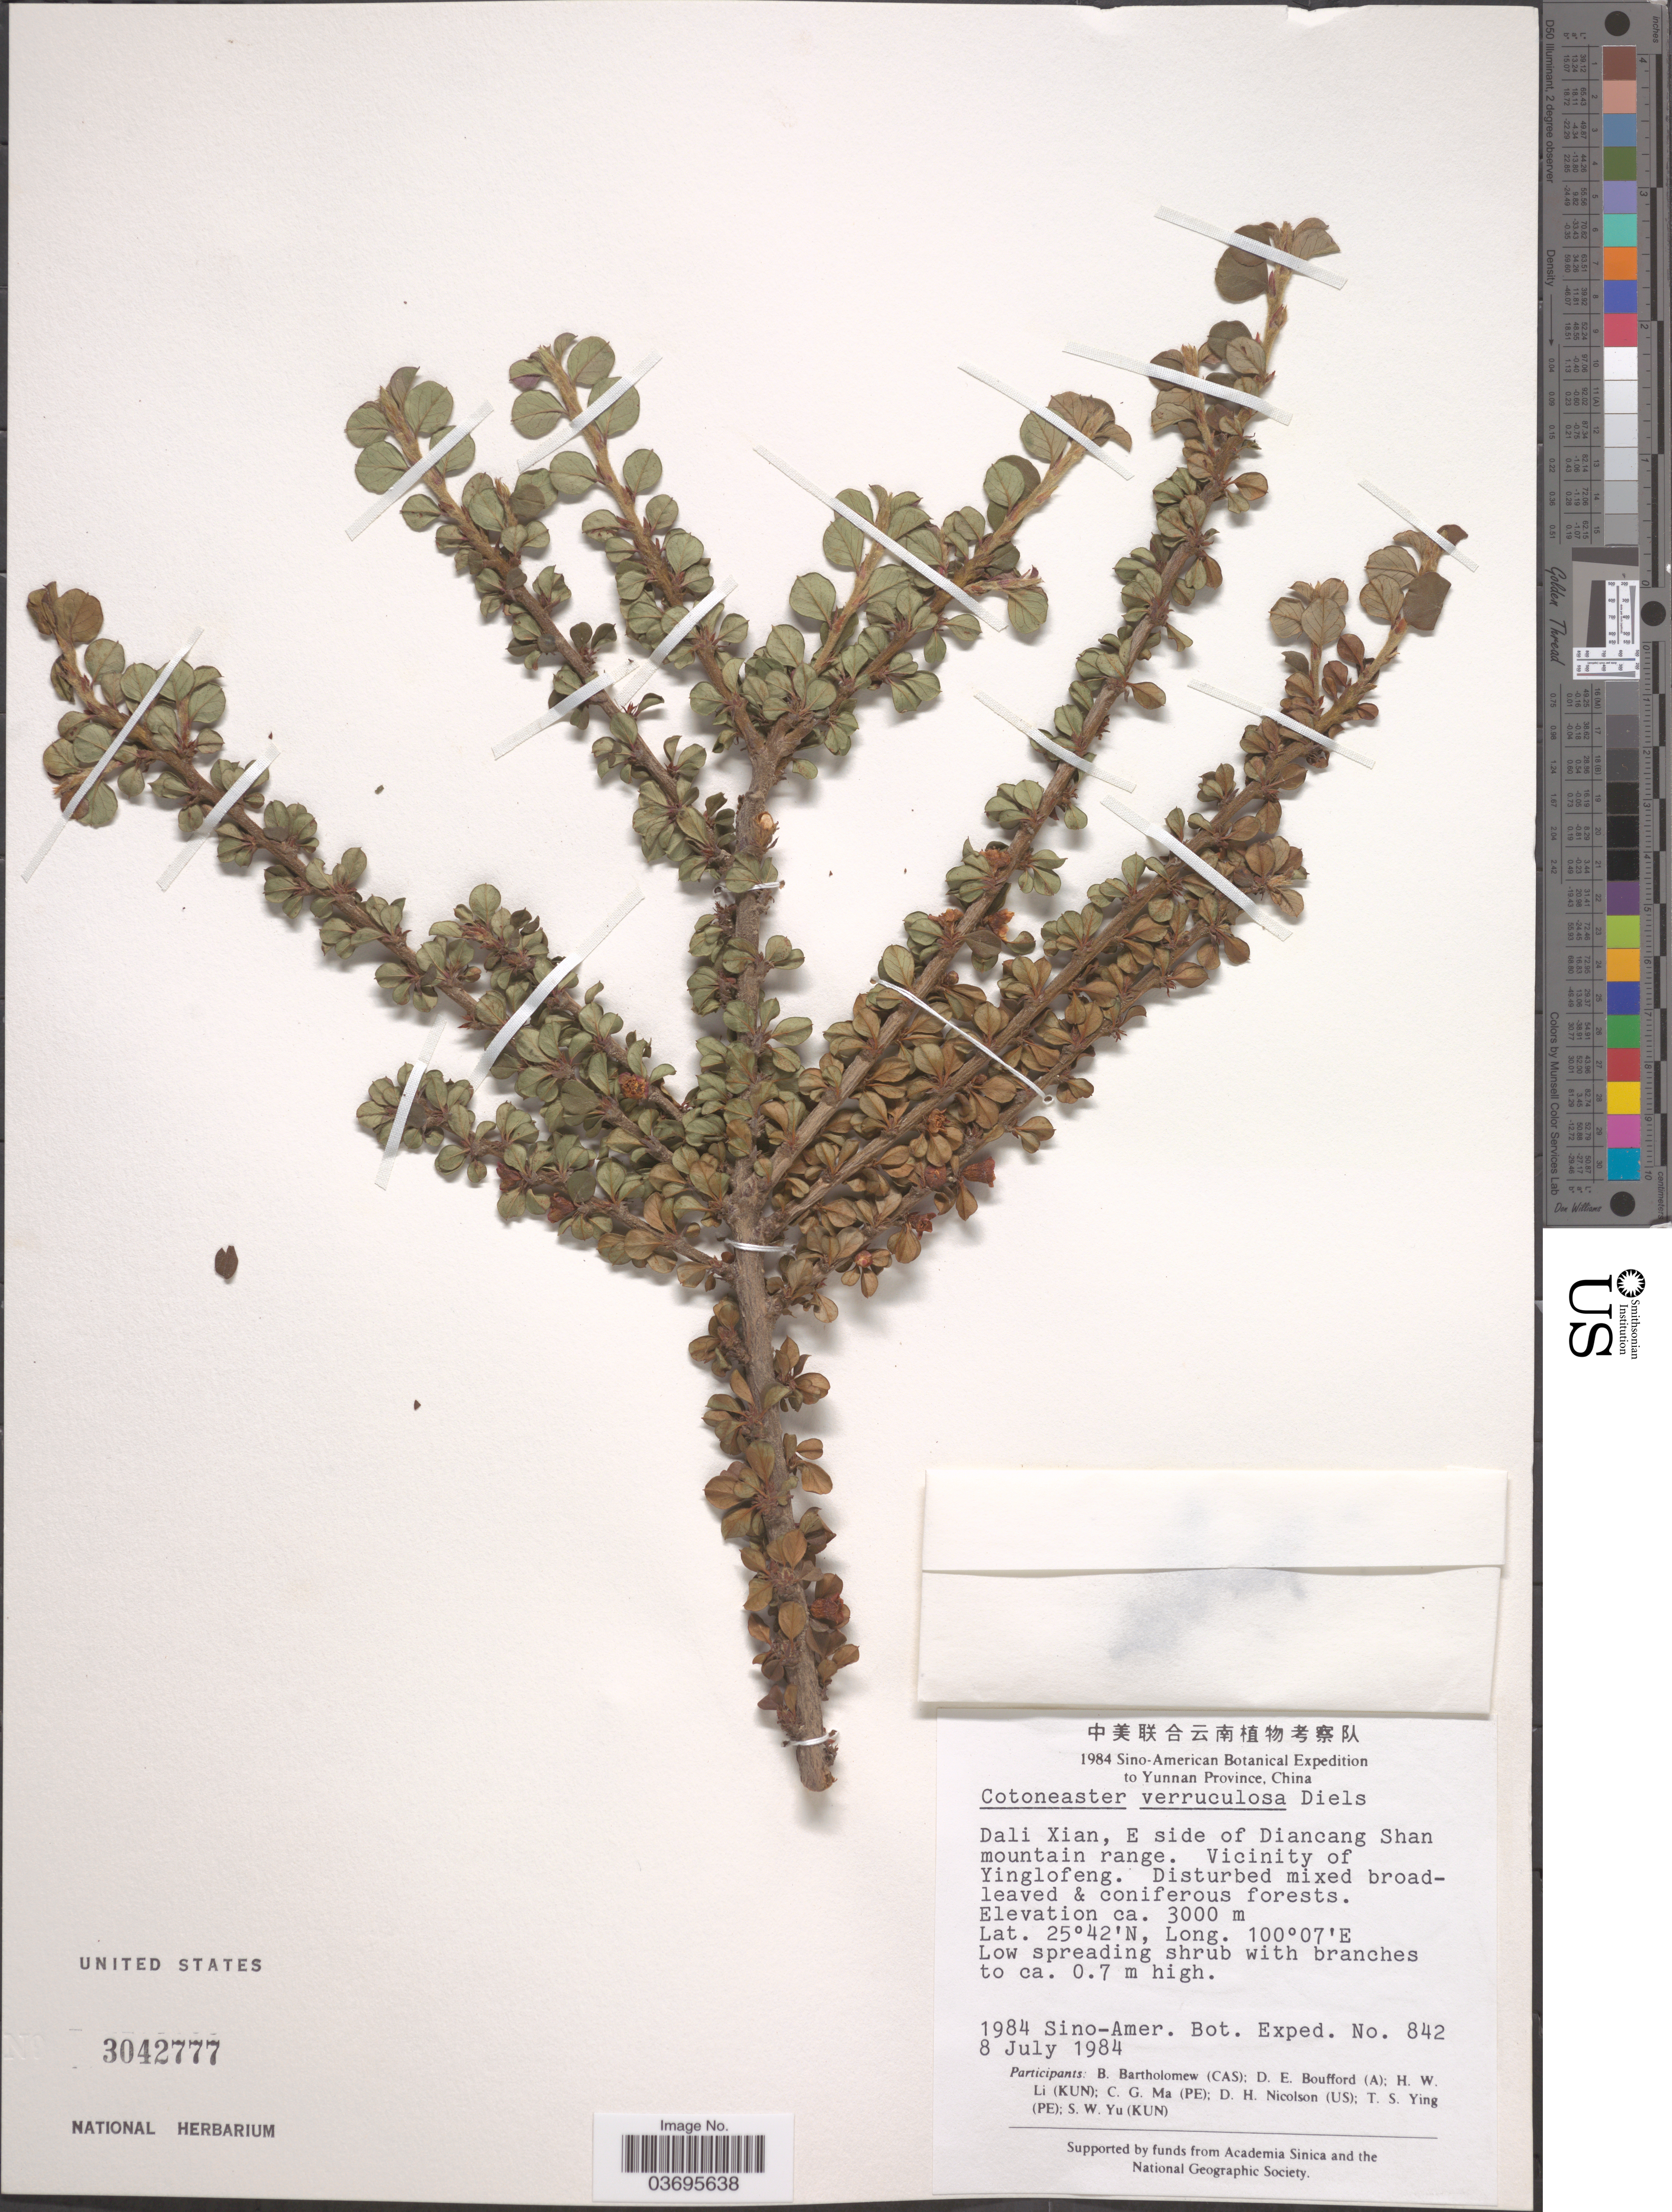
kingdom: Plantae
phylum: Tracheophyta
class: Magnoliopsida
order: Rosales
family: Rosaceae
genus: Cotoneaster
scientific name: Cotoneaster verruculosus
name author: Diels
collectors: Sino-Amer. Bot. Exped. 1984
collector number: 842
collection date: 1984-07-08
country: China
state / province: Yunnan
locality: Dali Xian, E side of Diancang Shan mountain range. Vicinity of Yinglofeng.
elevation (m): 3000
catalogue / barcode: US 3042777